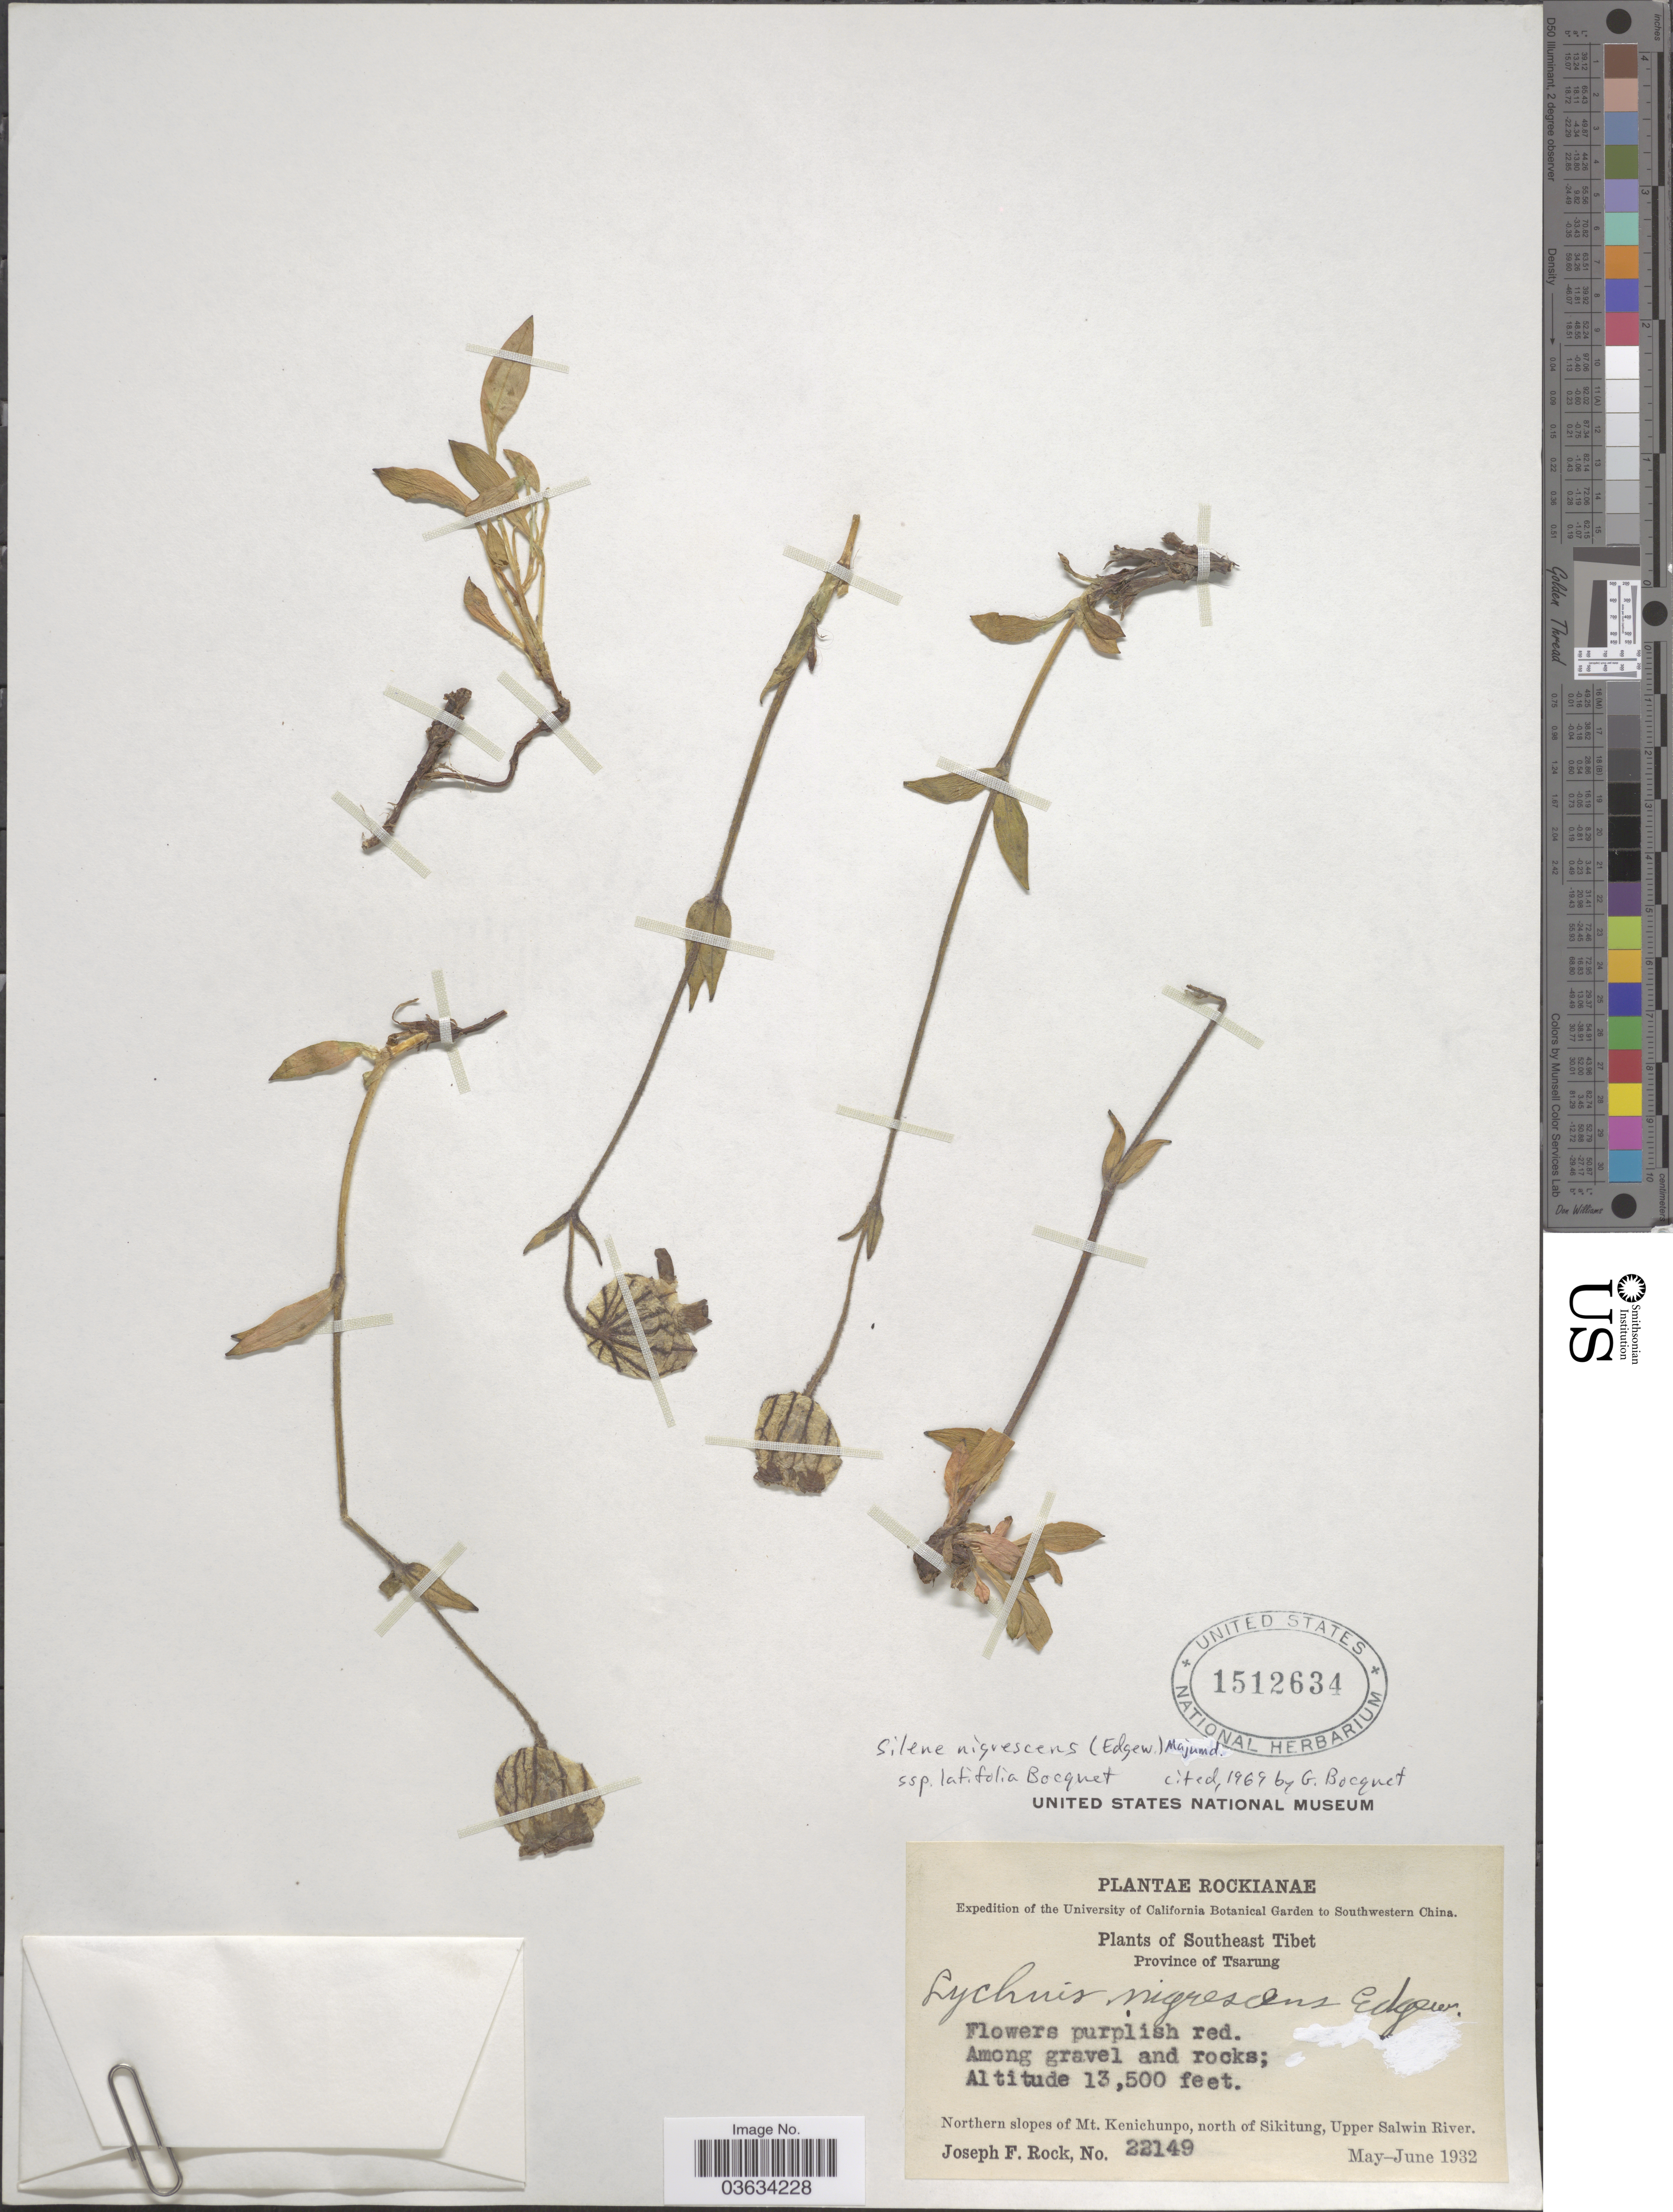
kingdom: Plantae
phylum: Tracheophyta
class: Magnoliopsida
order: Caryophyllales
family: Caryophyllaceae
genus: Silene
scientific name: Silene nigrescens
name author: (Edgew.) Majumdar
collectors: J. F. Rock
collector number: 22149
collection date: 1932-05/1932-06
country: China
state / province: Xizang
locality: Southwestern China. Southeast Tibet. Province of Tsarung. Northern slopes of Mt. Kenichunpo, north of Sikitung, Upper Salwin River.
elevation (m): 4115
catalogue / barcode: US 1512634